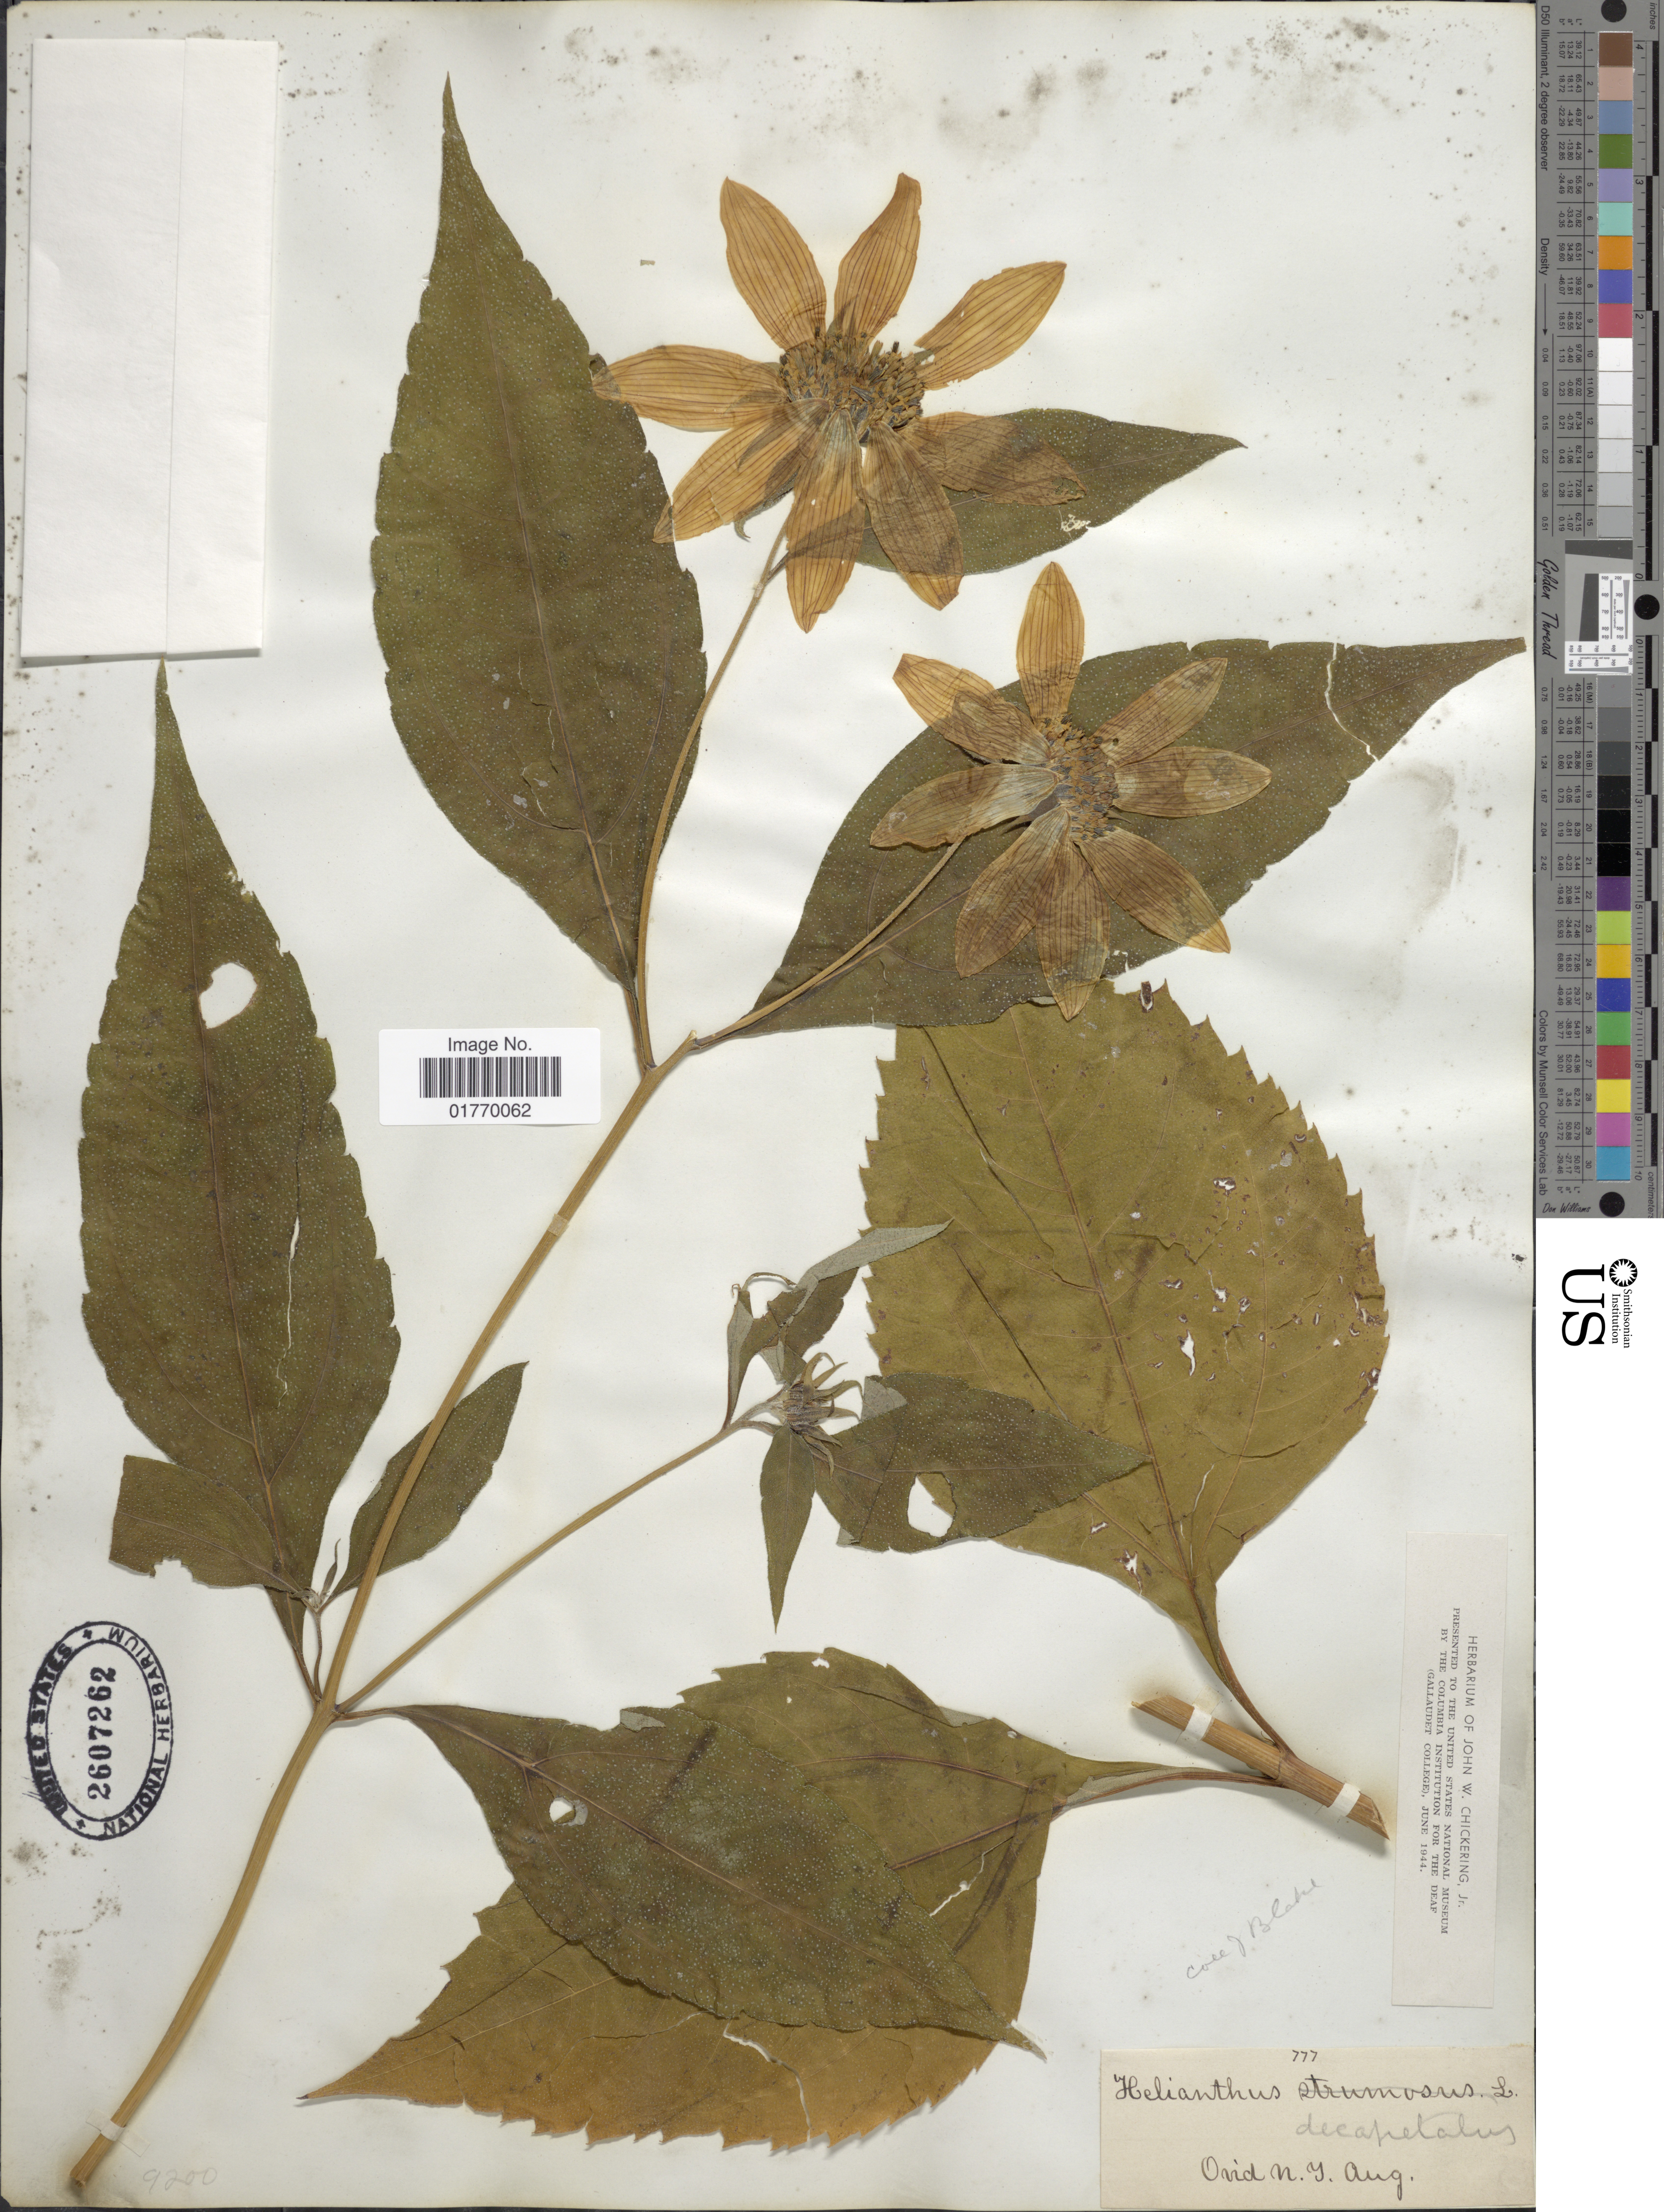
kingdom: Plantae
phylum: Tracheophyta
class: Magnoliopsida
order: Asterales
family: Asteraceae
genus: Helianthus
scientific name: Helianthus decapetalus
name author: L.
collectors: ex herb. J.W. Chickering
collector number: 777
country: United States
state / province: New York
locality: Ovid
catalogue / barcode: US 2607262